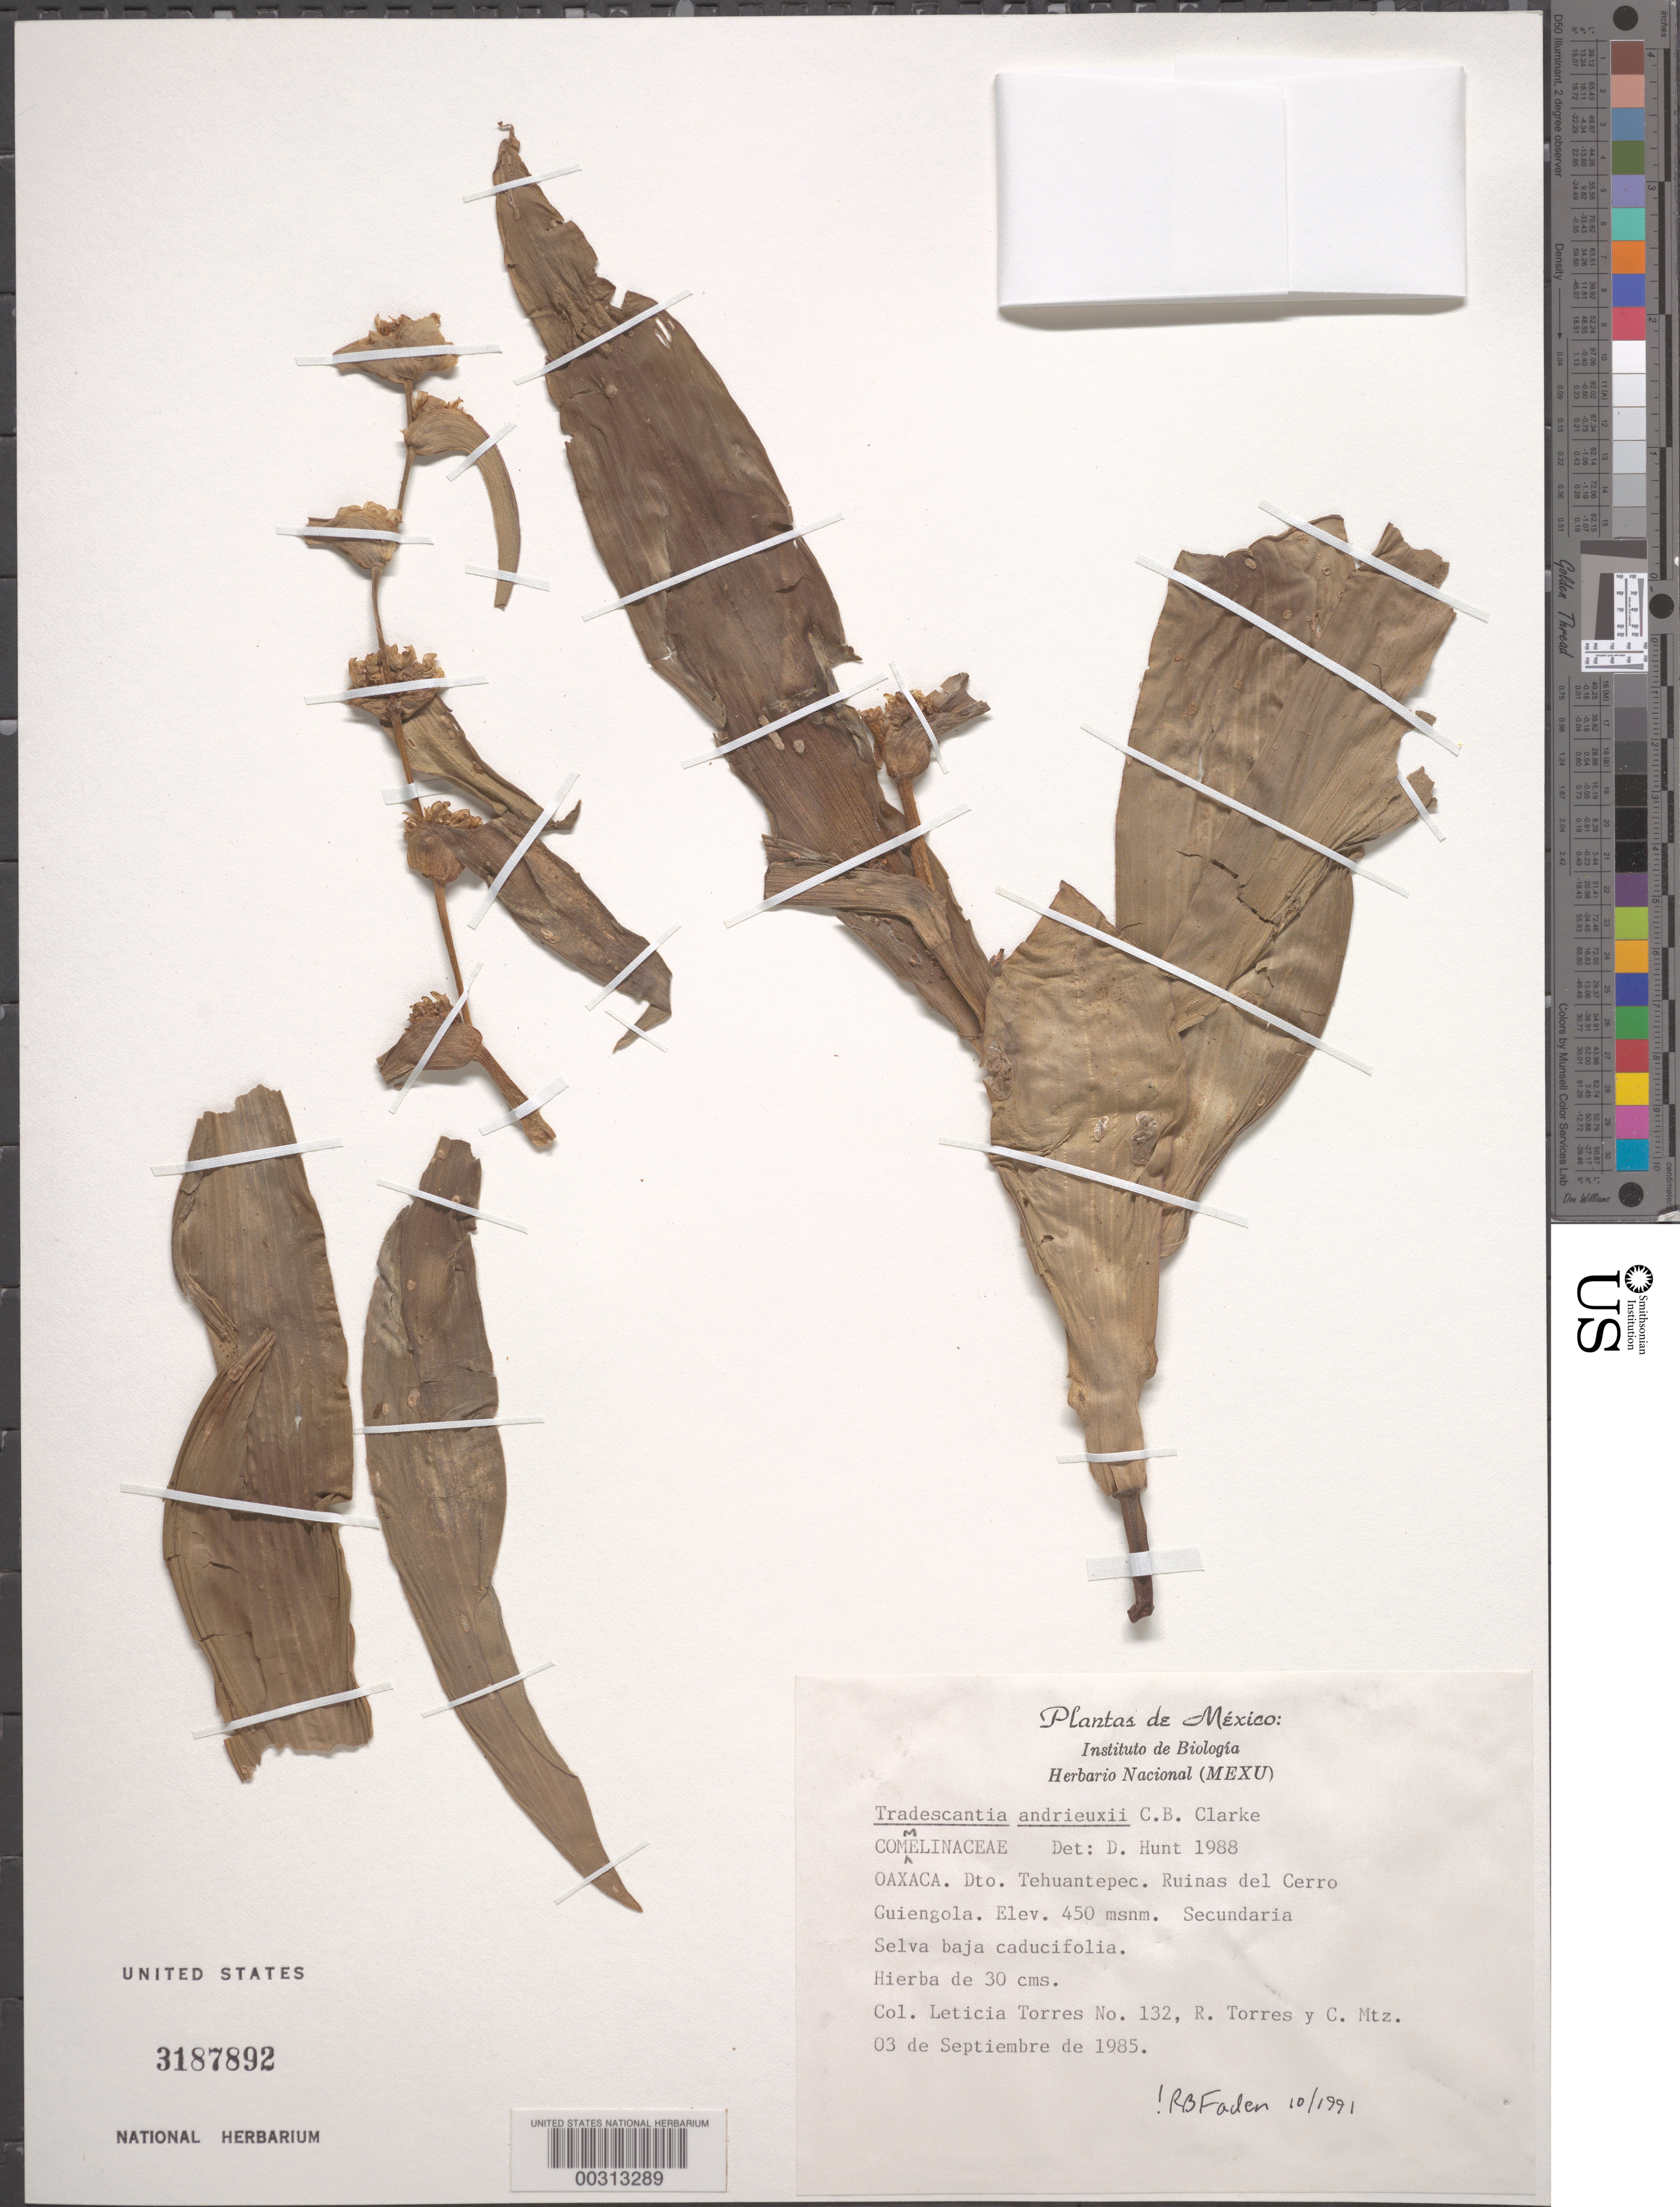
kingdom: Plantae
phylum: Tracheophyta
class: Liliopsida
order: Commelinales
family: Commelinaceae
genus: Tradescantia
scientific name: Tradescantia andrieuxii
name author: C.B. Clarke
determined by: Faden, Robert B., (US), Smithsonian Institution - National Museum of Natural History (UNITED STATES)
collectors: L. Tores, R. Tores & C. Martínez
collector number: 132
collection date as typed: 03 Sep 1985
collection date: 1985-09-03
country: Mexico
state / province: Oaxaca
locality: Tehuantepec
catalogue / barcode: US 3187892